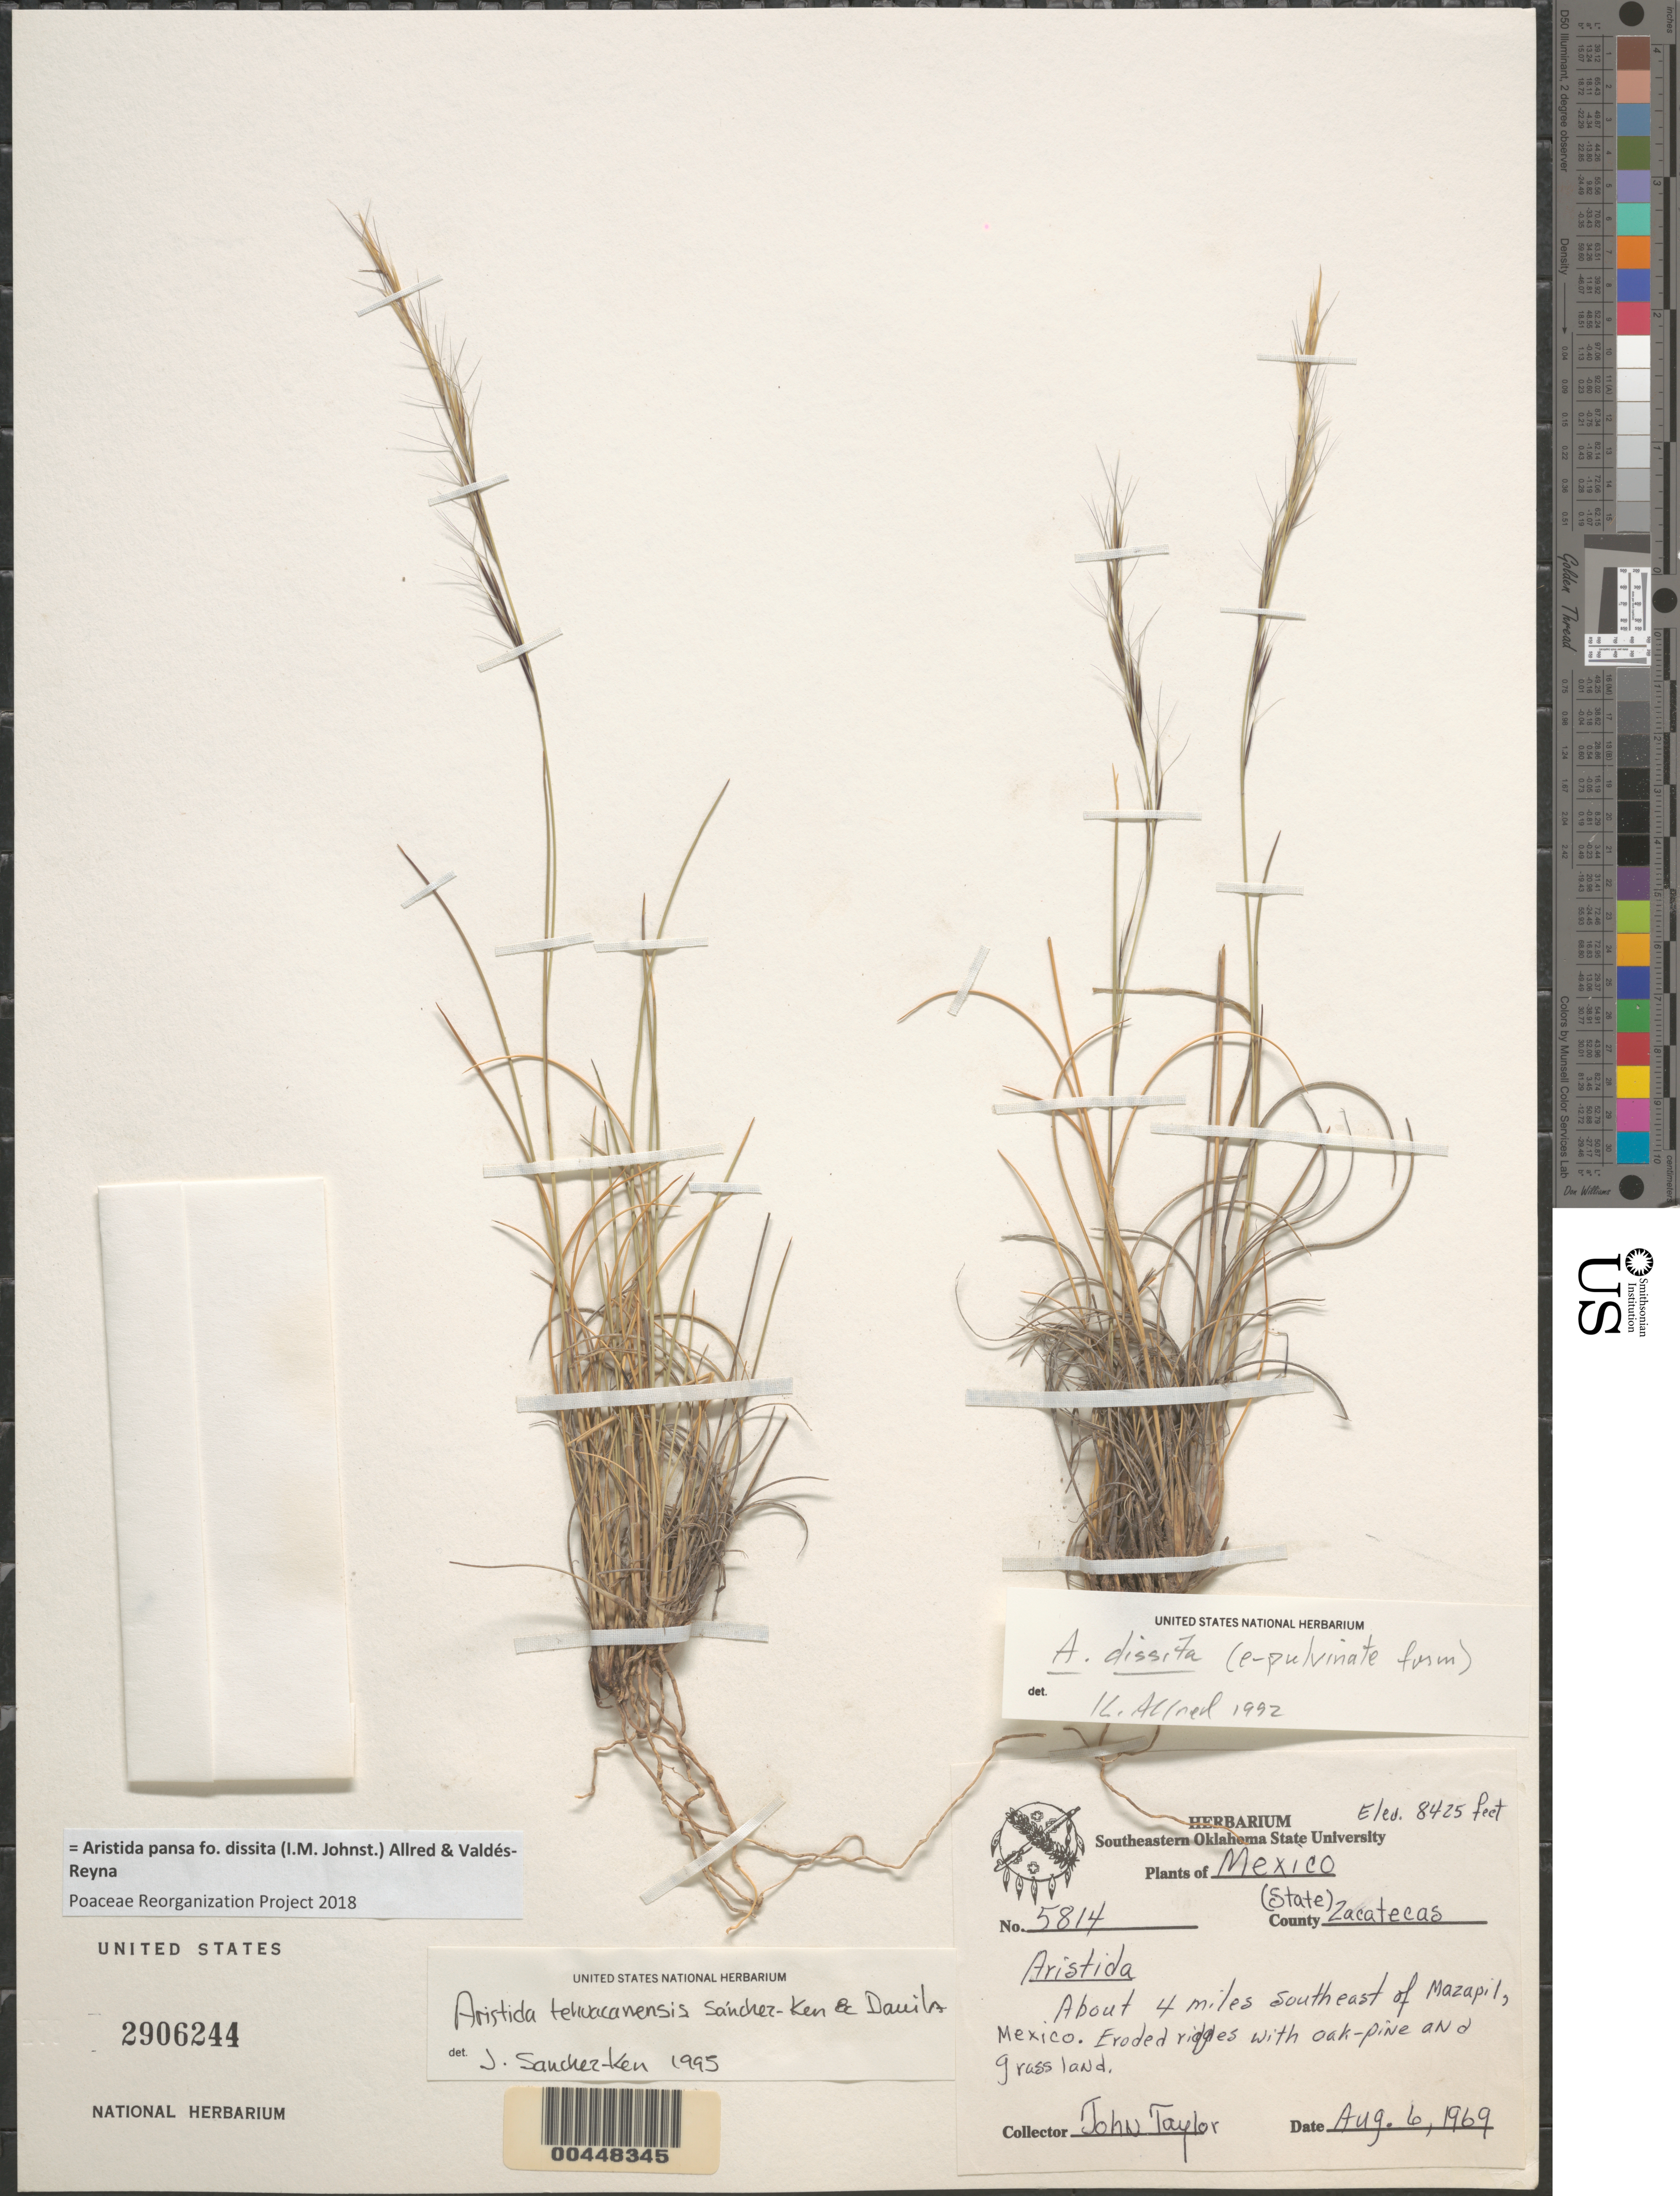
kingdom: Plantae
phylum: Tracheophyta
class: Liliopsida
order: Poales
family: Poaceae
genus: Aristida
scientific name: Aristida pansa f. dissita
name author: (I.M. Johnst.) Allred & Valdés-Reyna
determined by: Poaceae Reorganization Project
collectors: J. Taylor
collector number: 5814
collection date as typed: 6 Aug 1969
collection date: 1969-08-06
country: Mexico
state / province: Zacatecas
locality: About 4 miles SE of Mazapil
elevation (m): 2568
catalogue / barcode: US 2906244